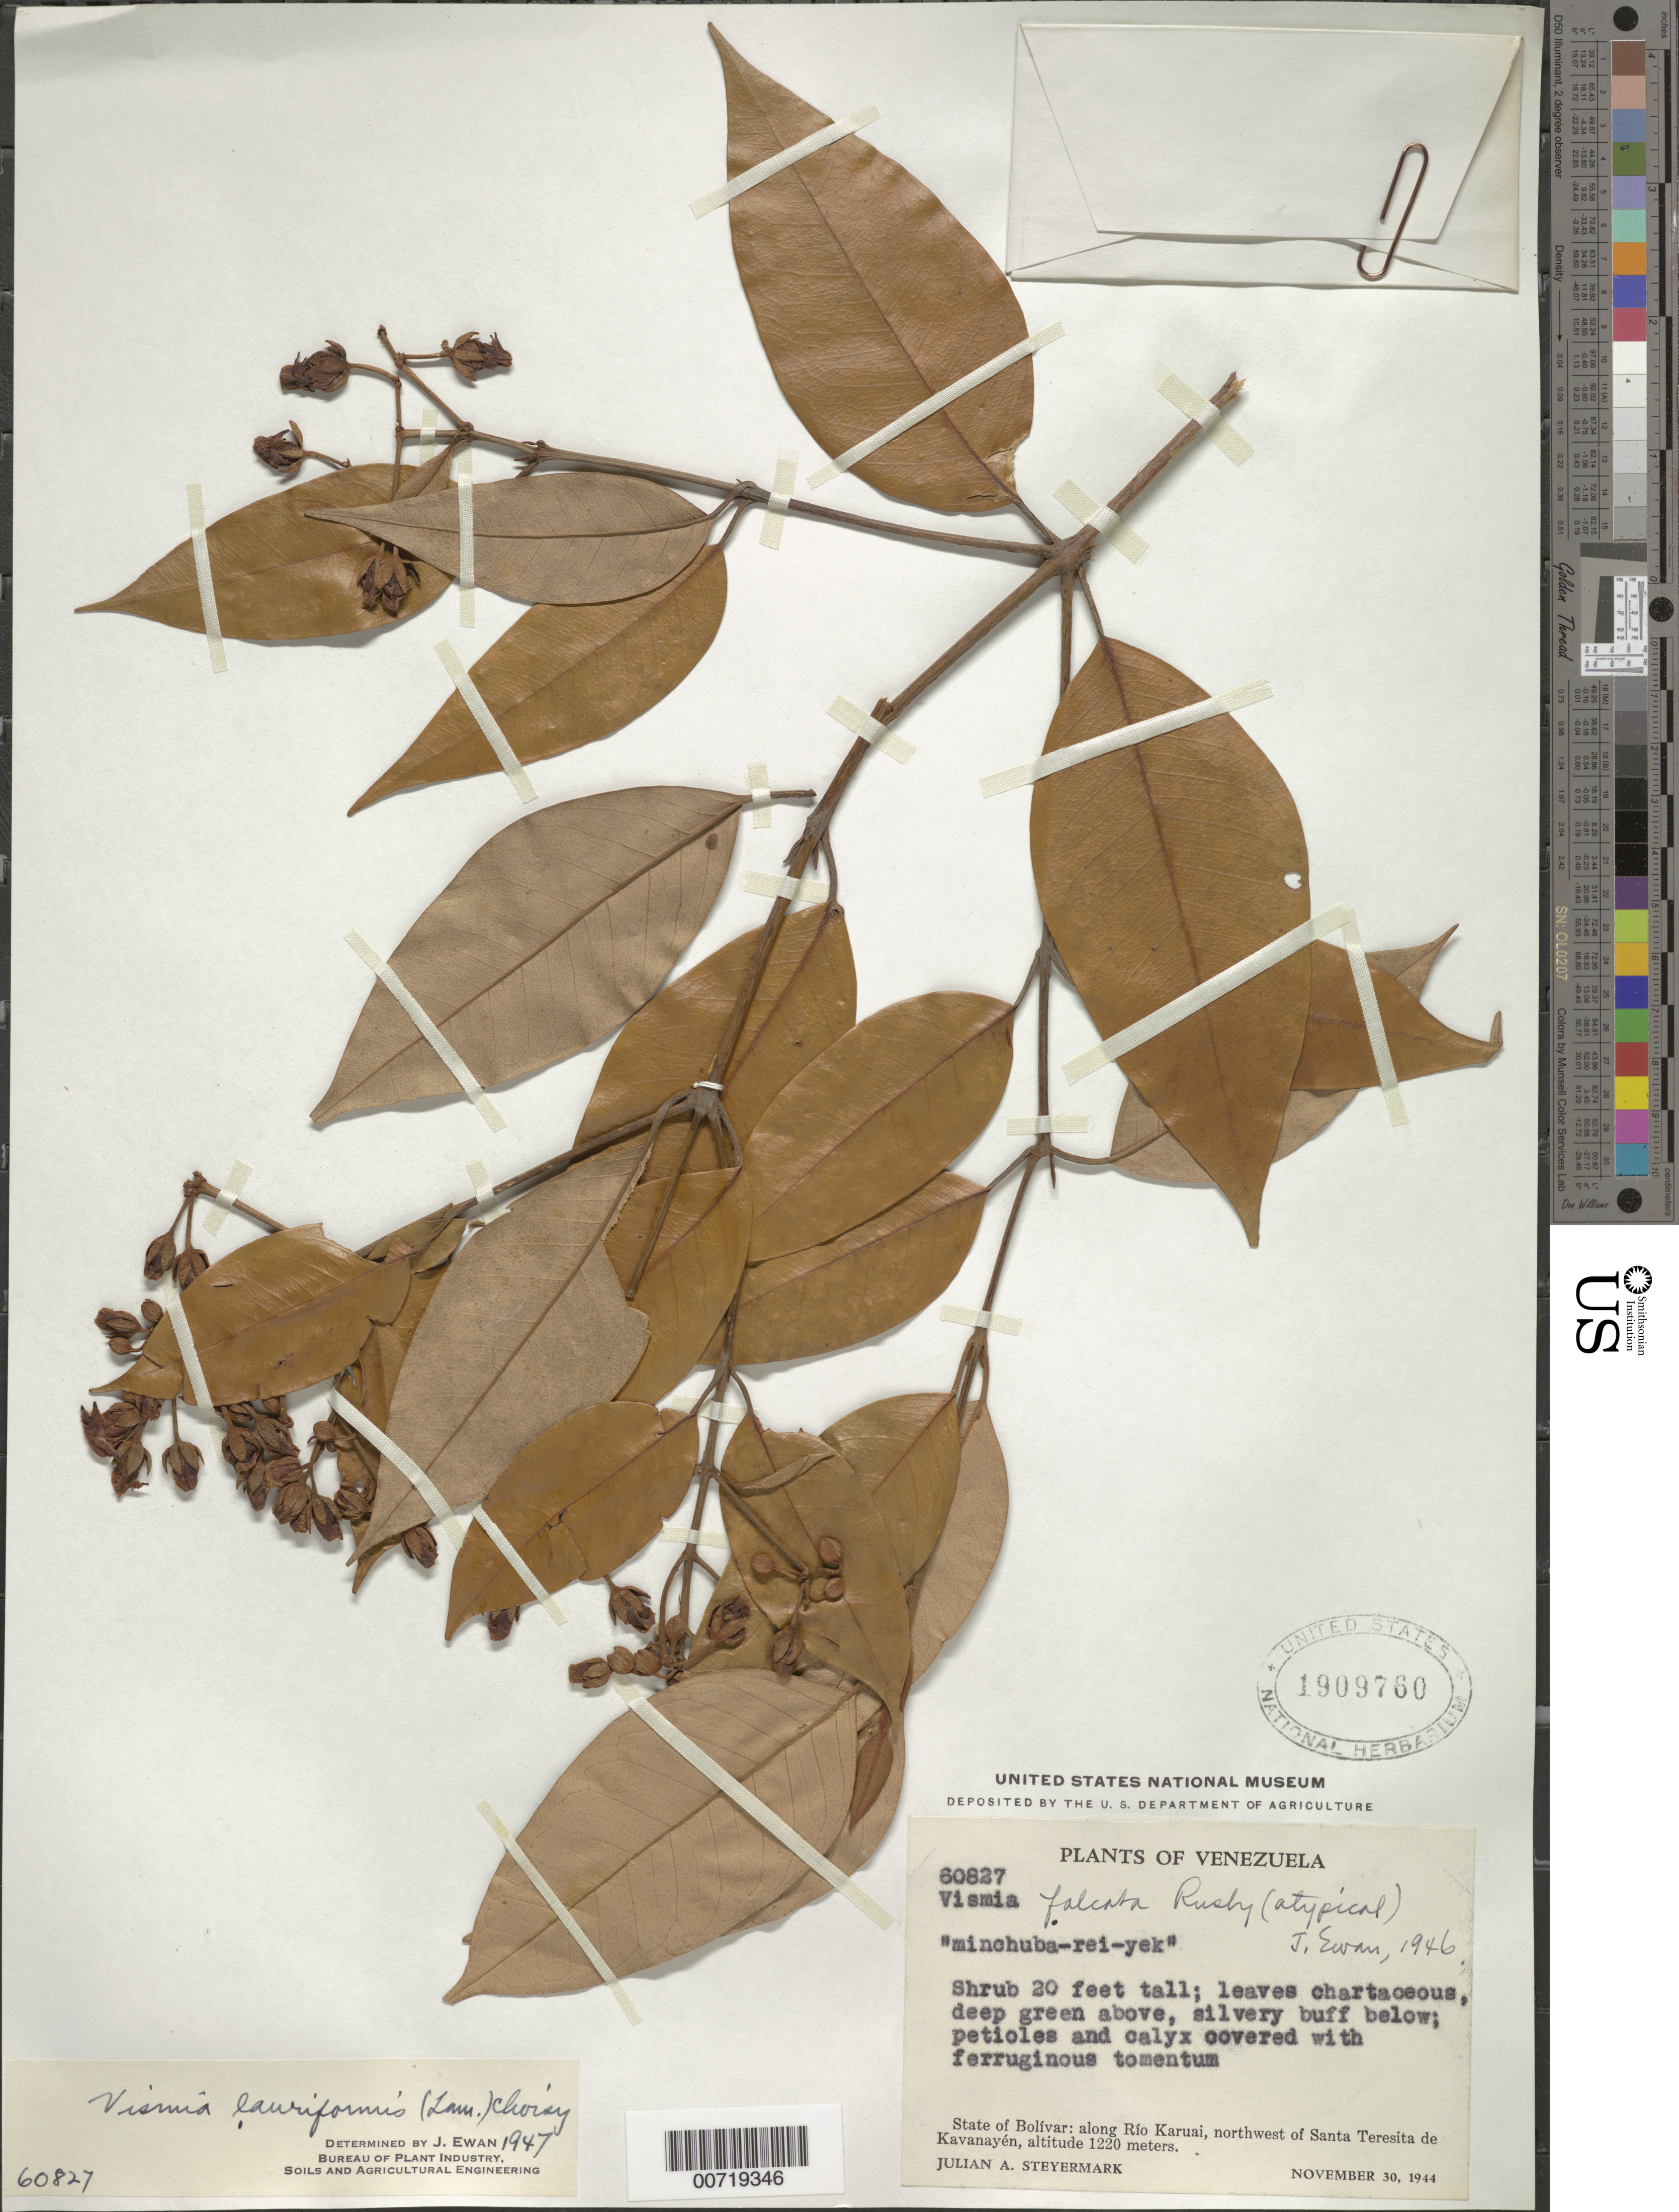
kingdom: Plantae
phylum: Tracheophyta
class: Magnoliopsida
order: Malpighiales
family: Hypericaceae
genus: Vismia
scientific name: Vismia guianensis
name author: (Aubl.) Pers.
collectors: J. Steyermark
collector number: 60827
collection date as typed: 30-Nov-44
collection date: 1944-11-30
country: Venezuela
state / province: Bolívar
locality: Río Karuai, NW of Santa Teresita de Kavanayén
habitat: Along river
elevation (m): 1220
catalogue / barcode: US 1909760